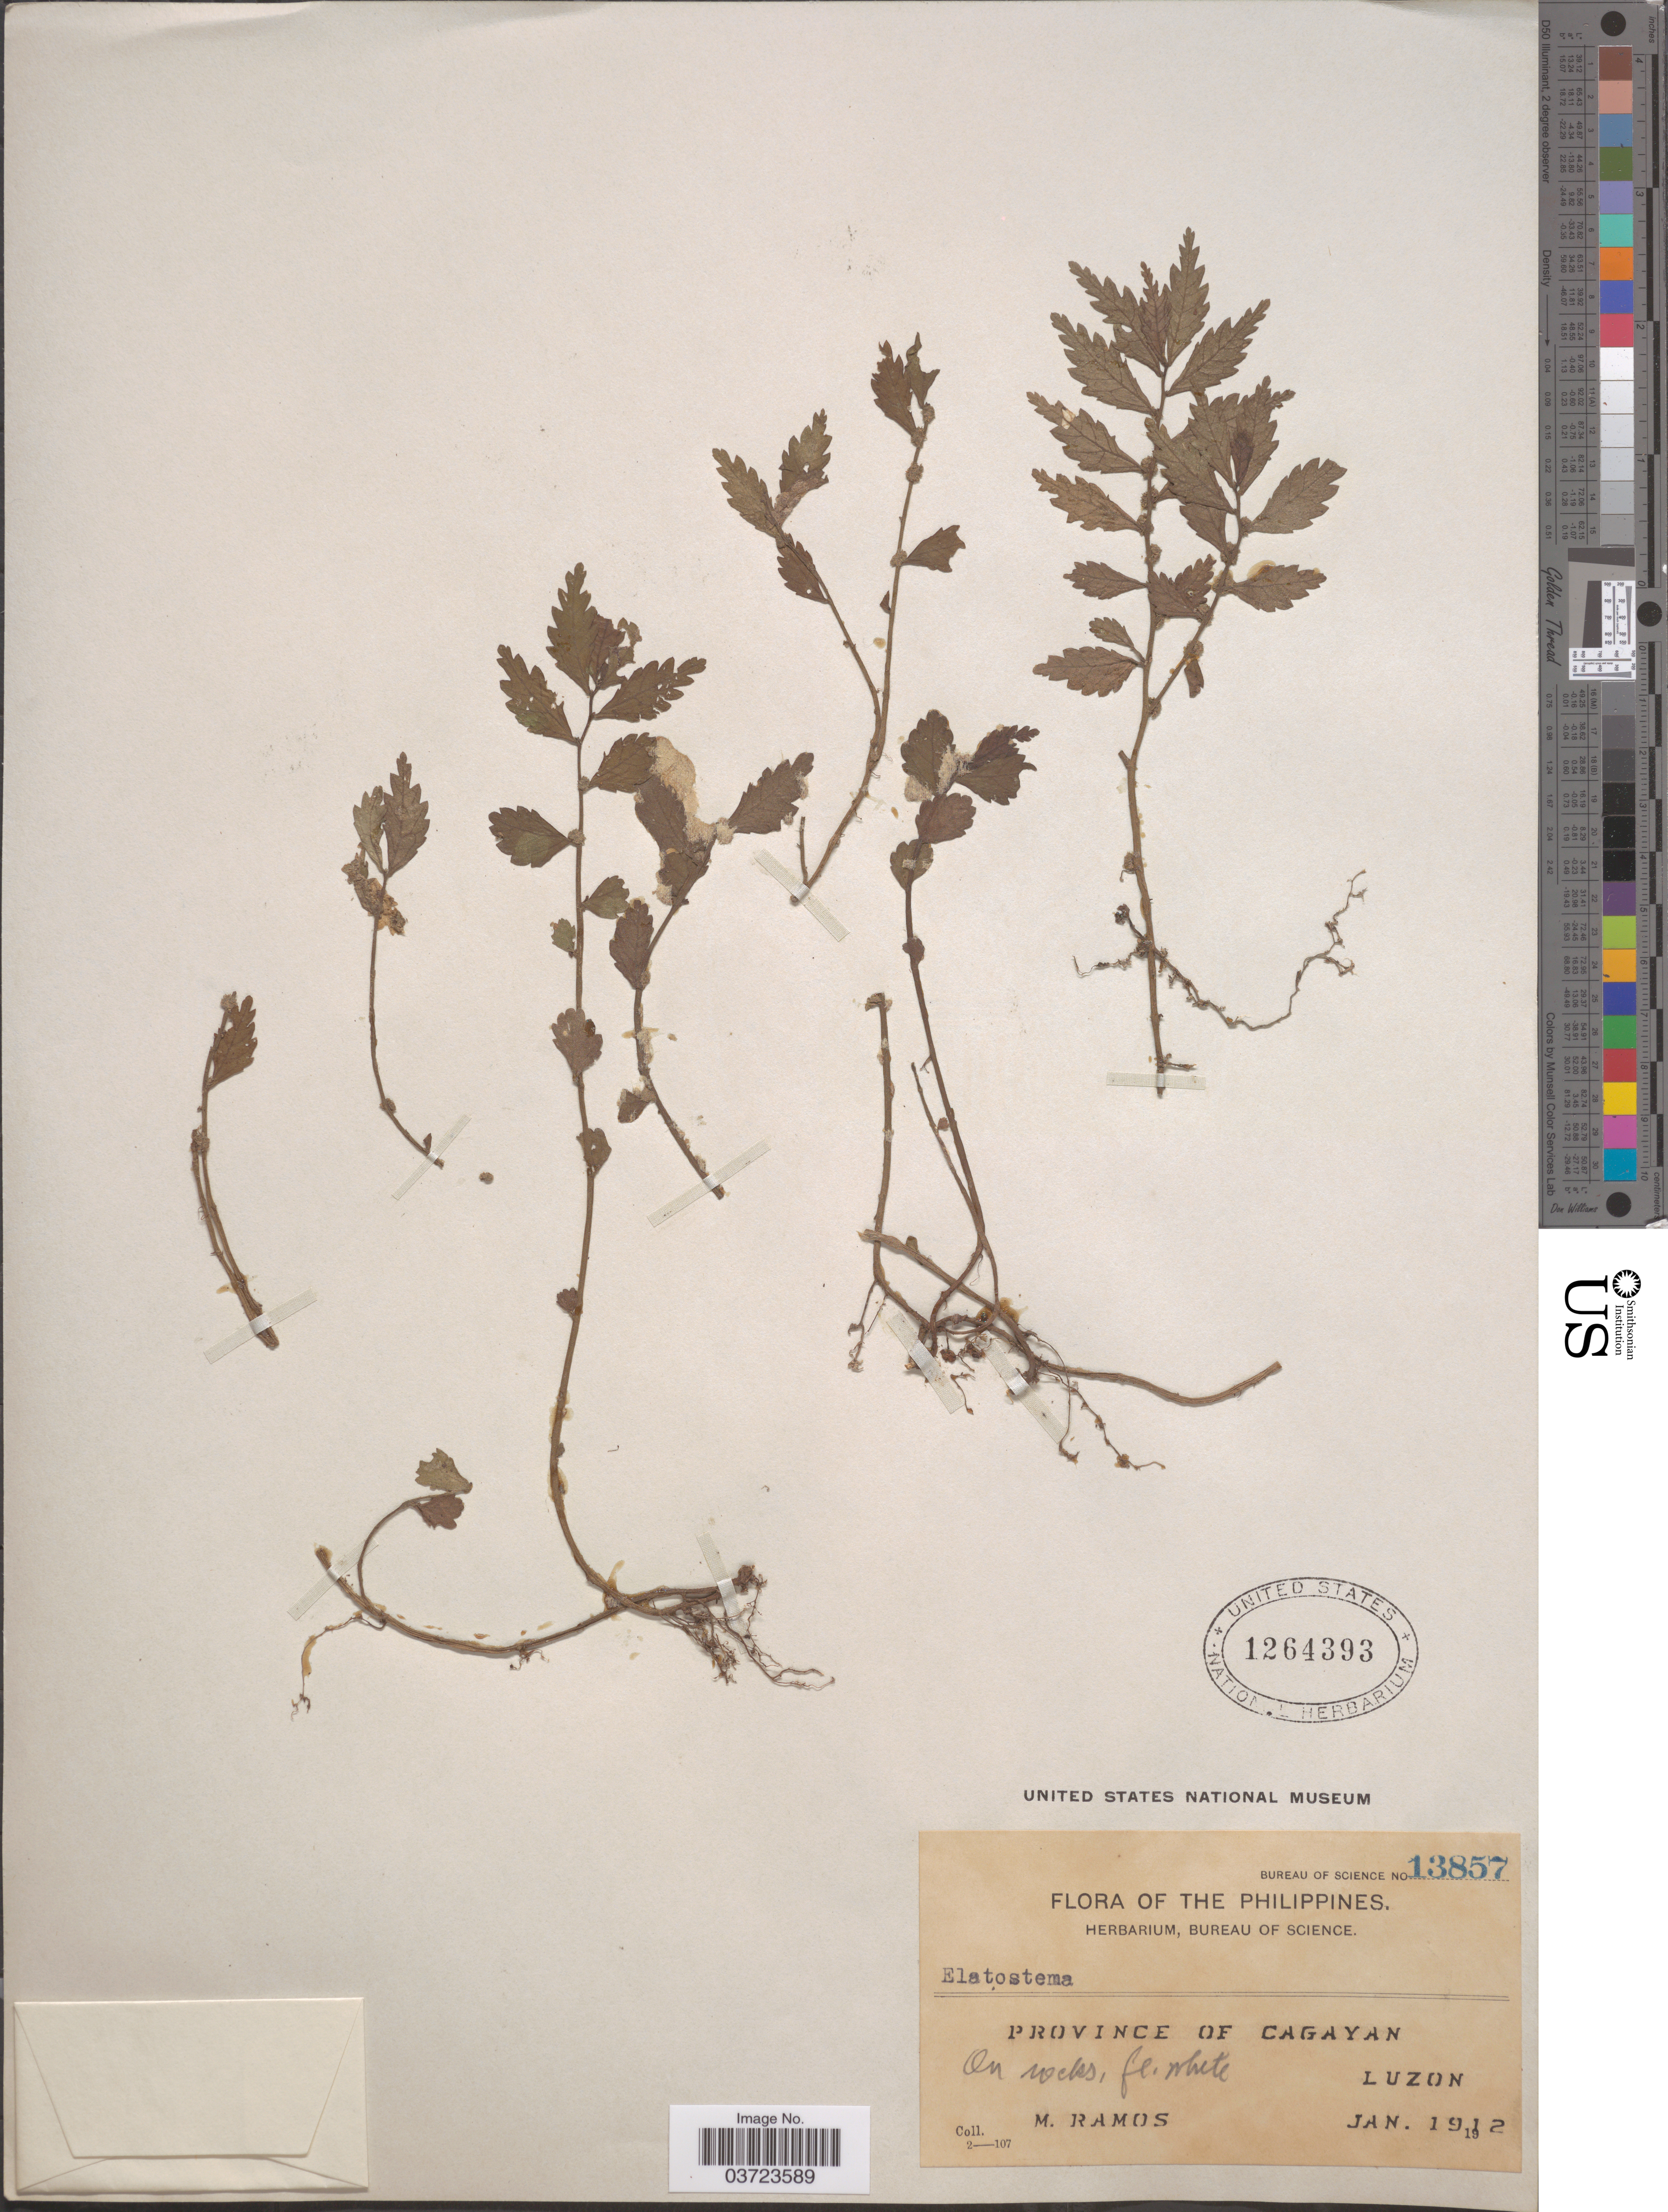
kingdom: Plantae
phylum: Tracheophyta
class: Magnoliopsida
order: Rosales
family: Urticaceae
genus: Elatostema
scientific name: Elatostema sp.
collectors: M. Ramos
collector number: Bureau of Science 13857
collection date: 1912-01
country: Philippines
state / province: Cagayan Valley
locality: Province of Cagayan. Luzon.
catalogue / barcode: US 1264393